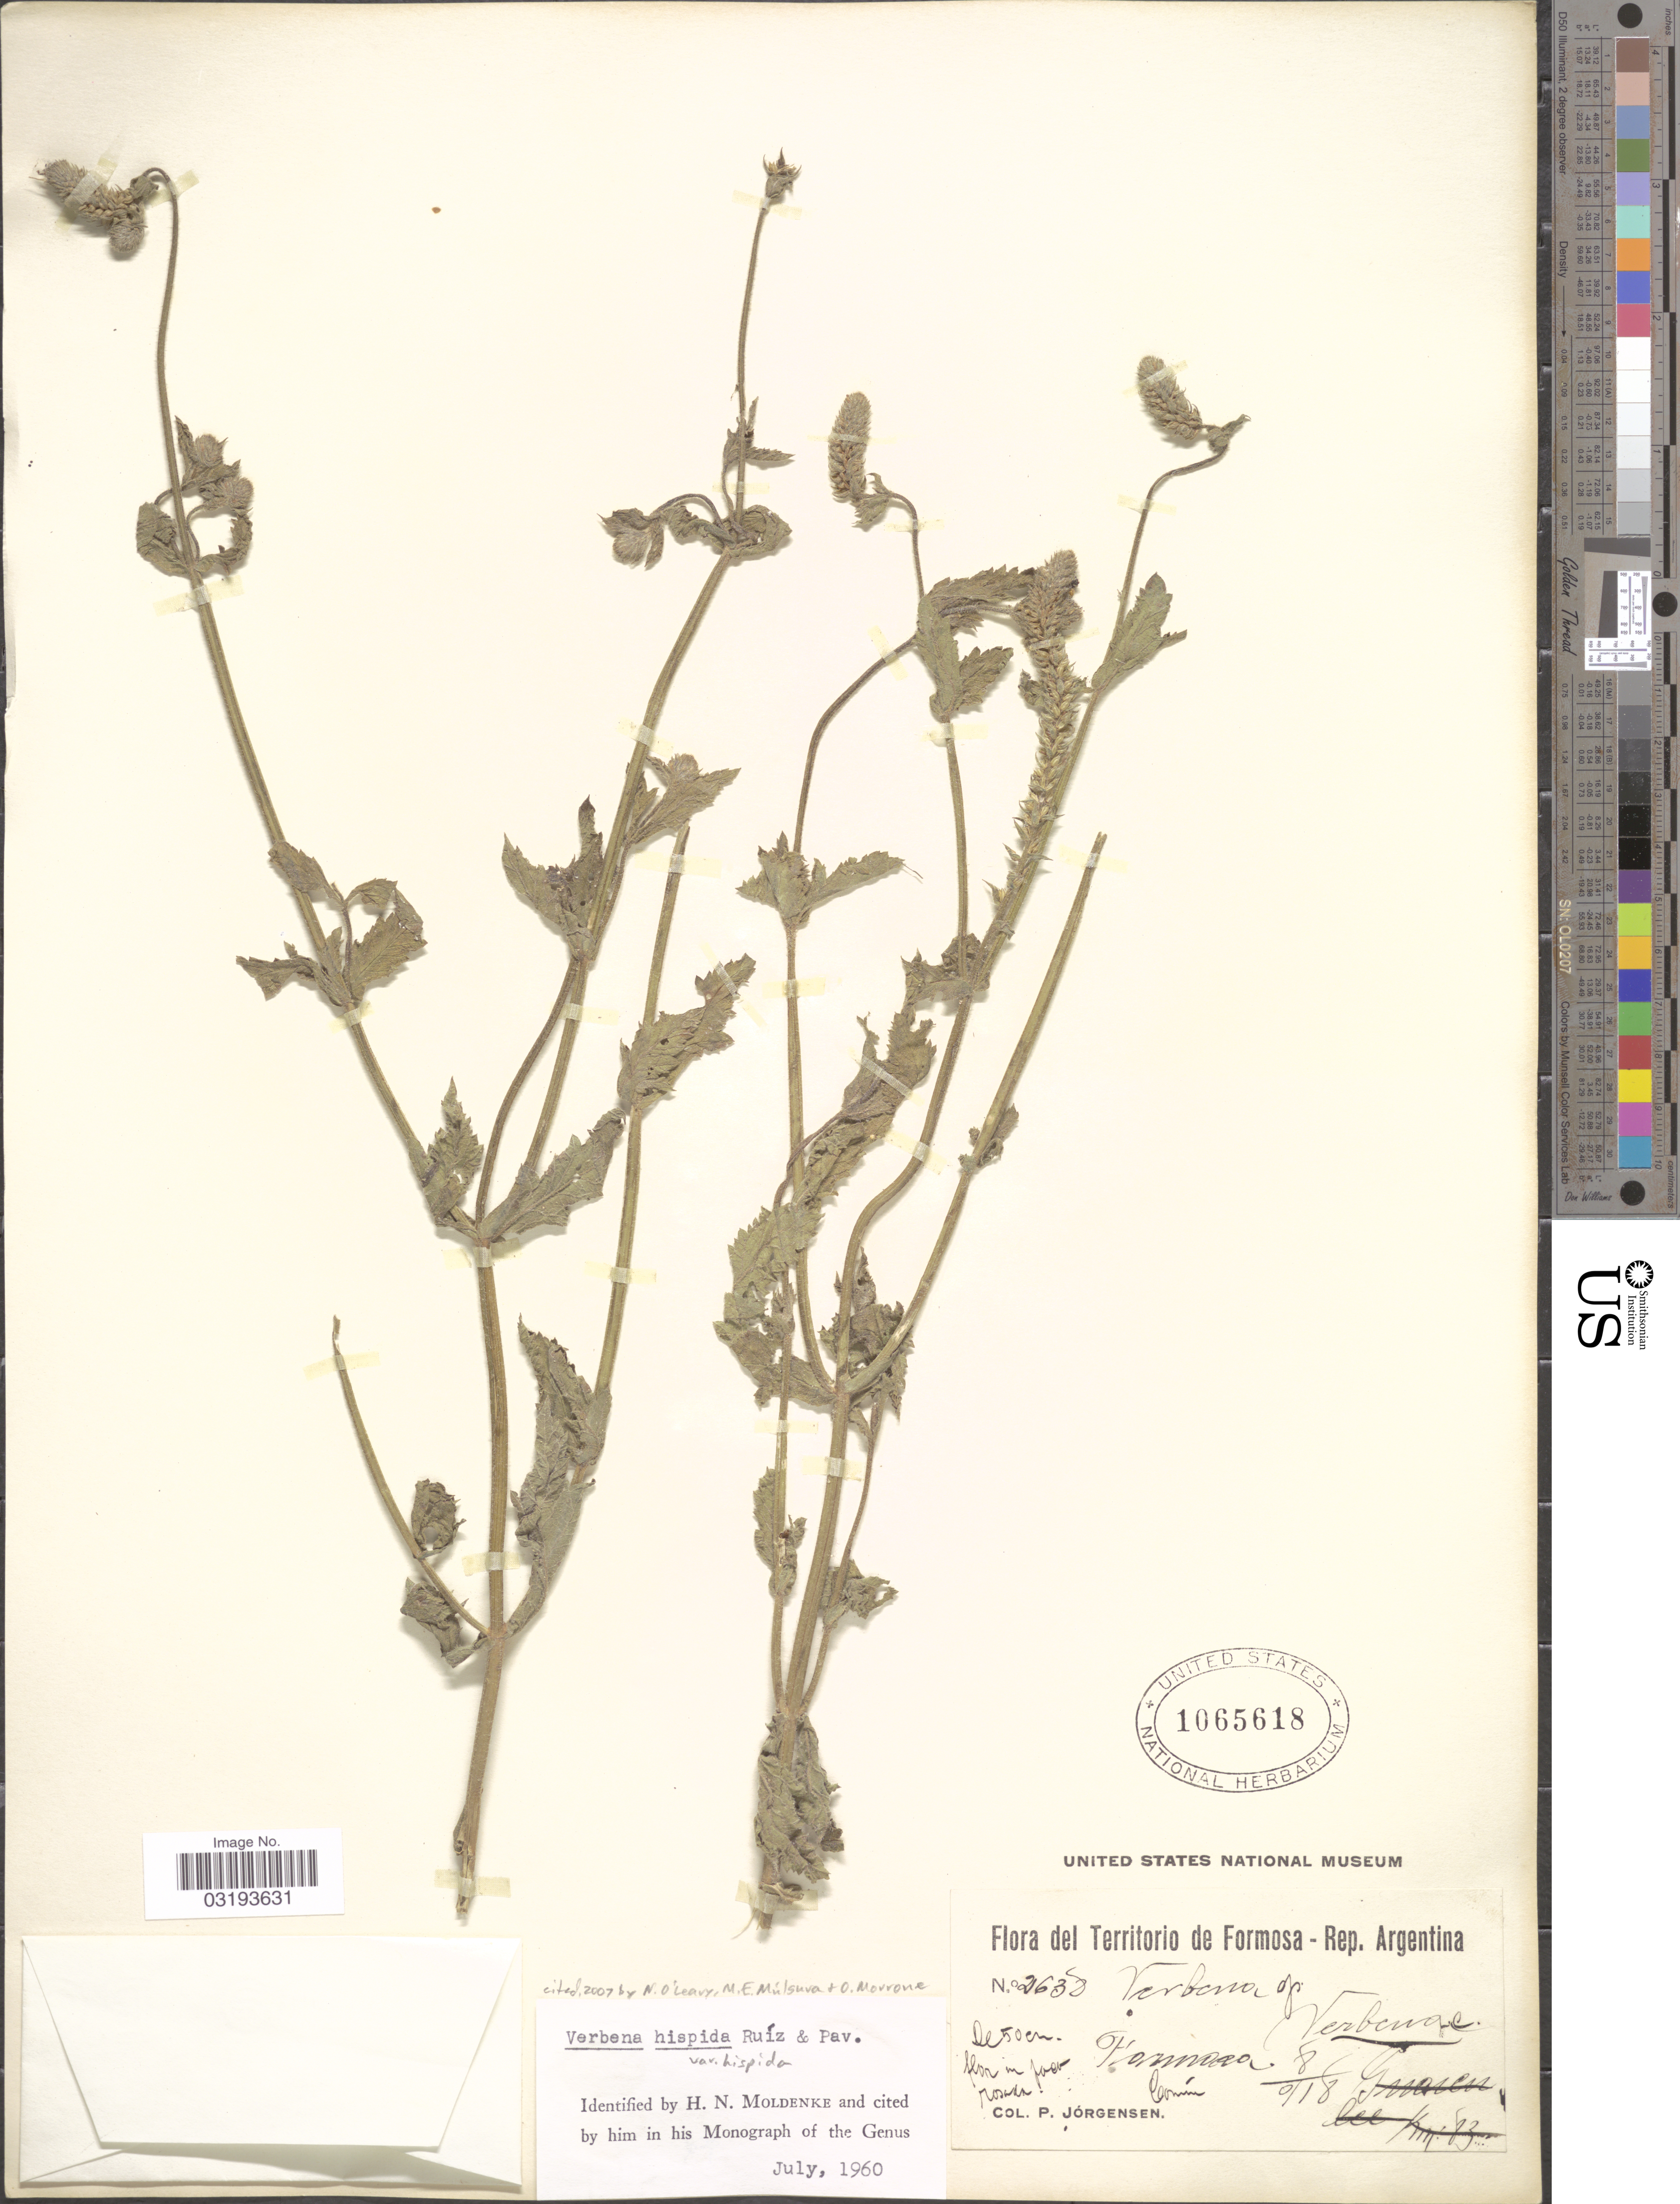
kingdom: Plantae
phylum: Tracheophyta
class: Magnoliopsida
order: Lamiales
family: Verbenaceae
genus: Verbena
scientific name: Verbena hispida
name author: Ruiz & Pav.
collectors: P. Jörgensen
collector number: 2632*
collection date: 1918-08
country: Argentina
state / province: Formosa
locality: Formosa.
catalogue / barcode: US 1065618